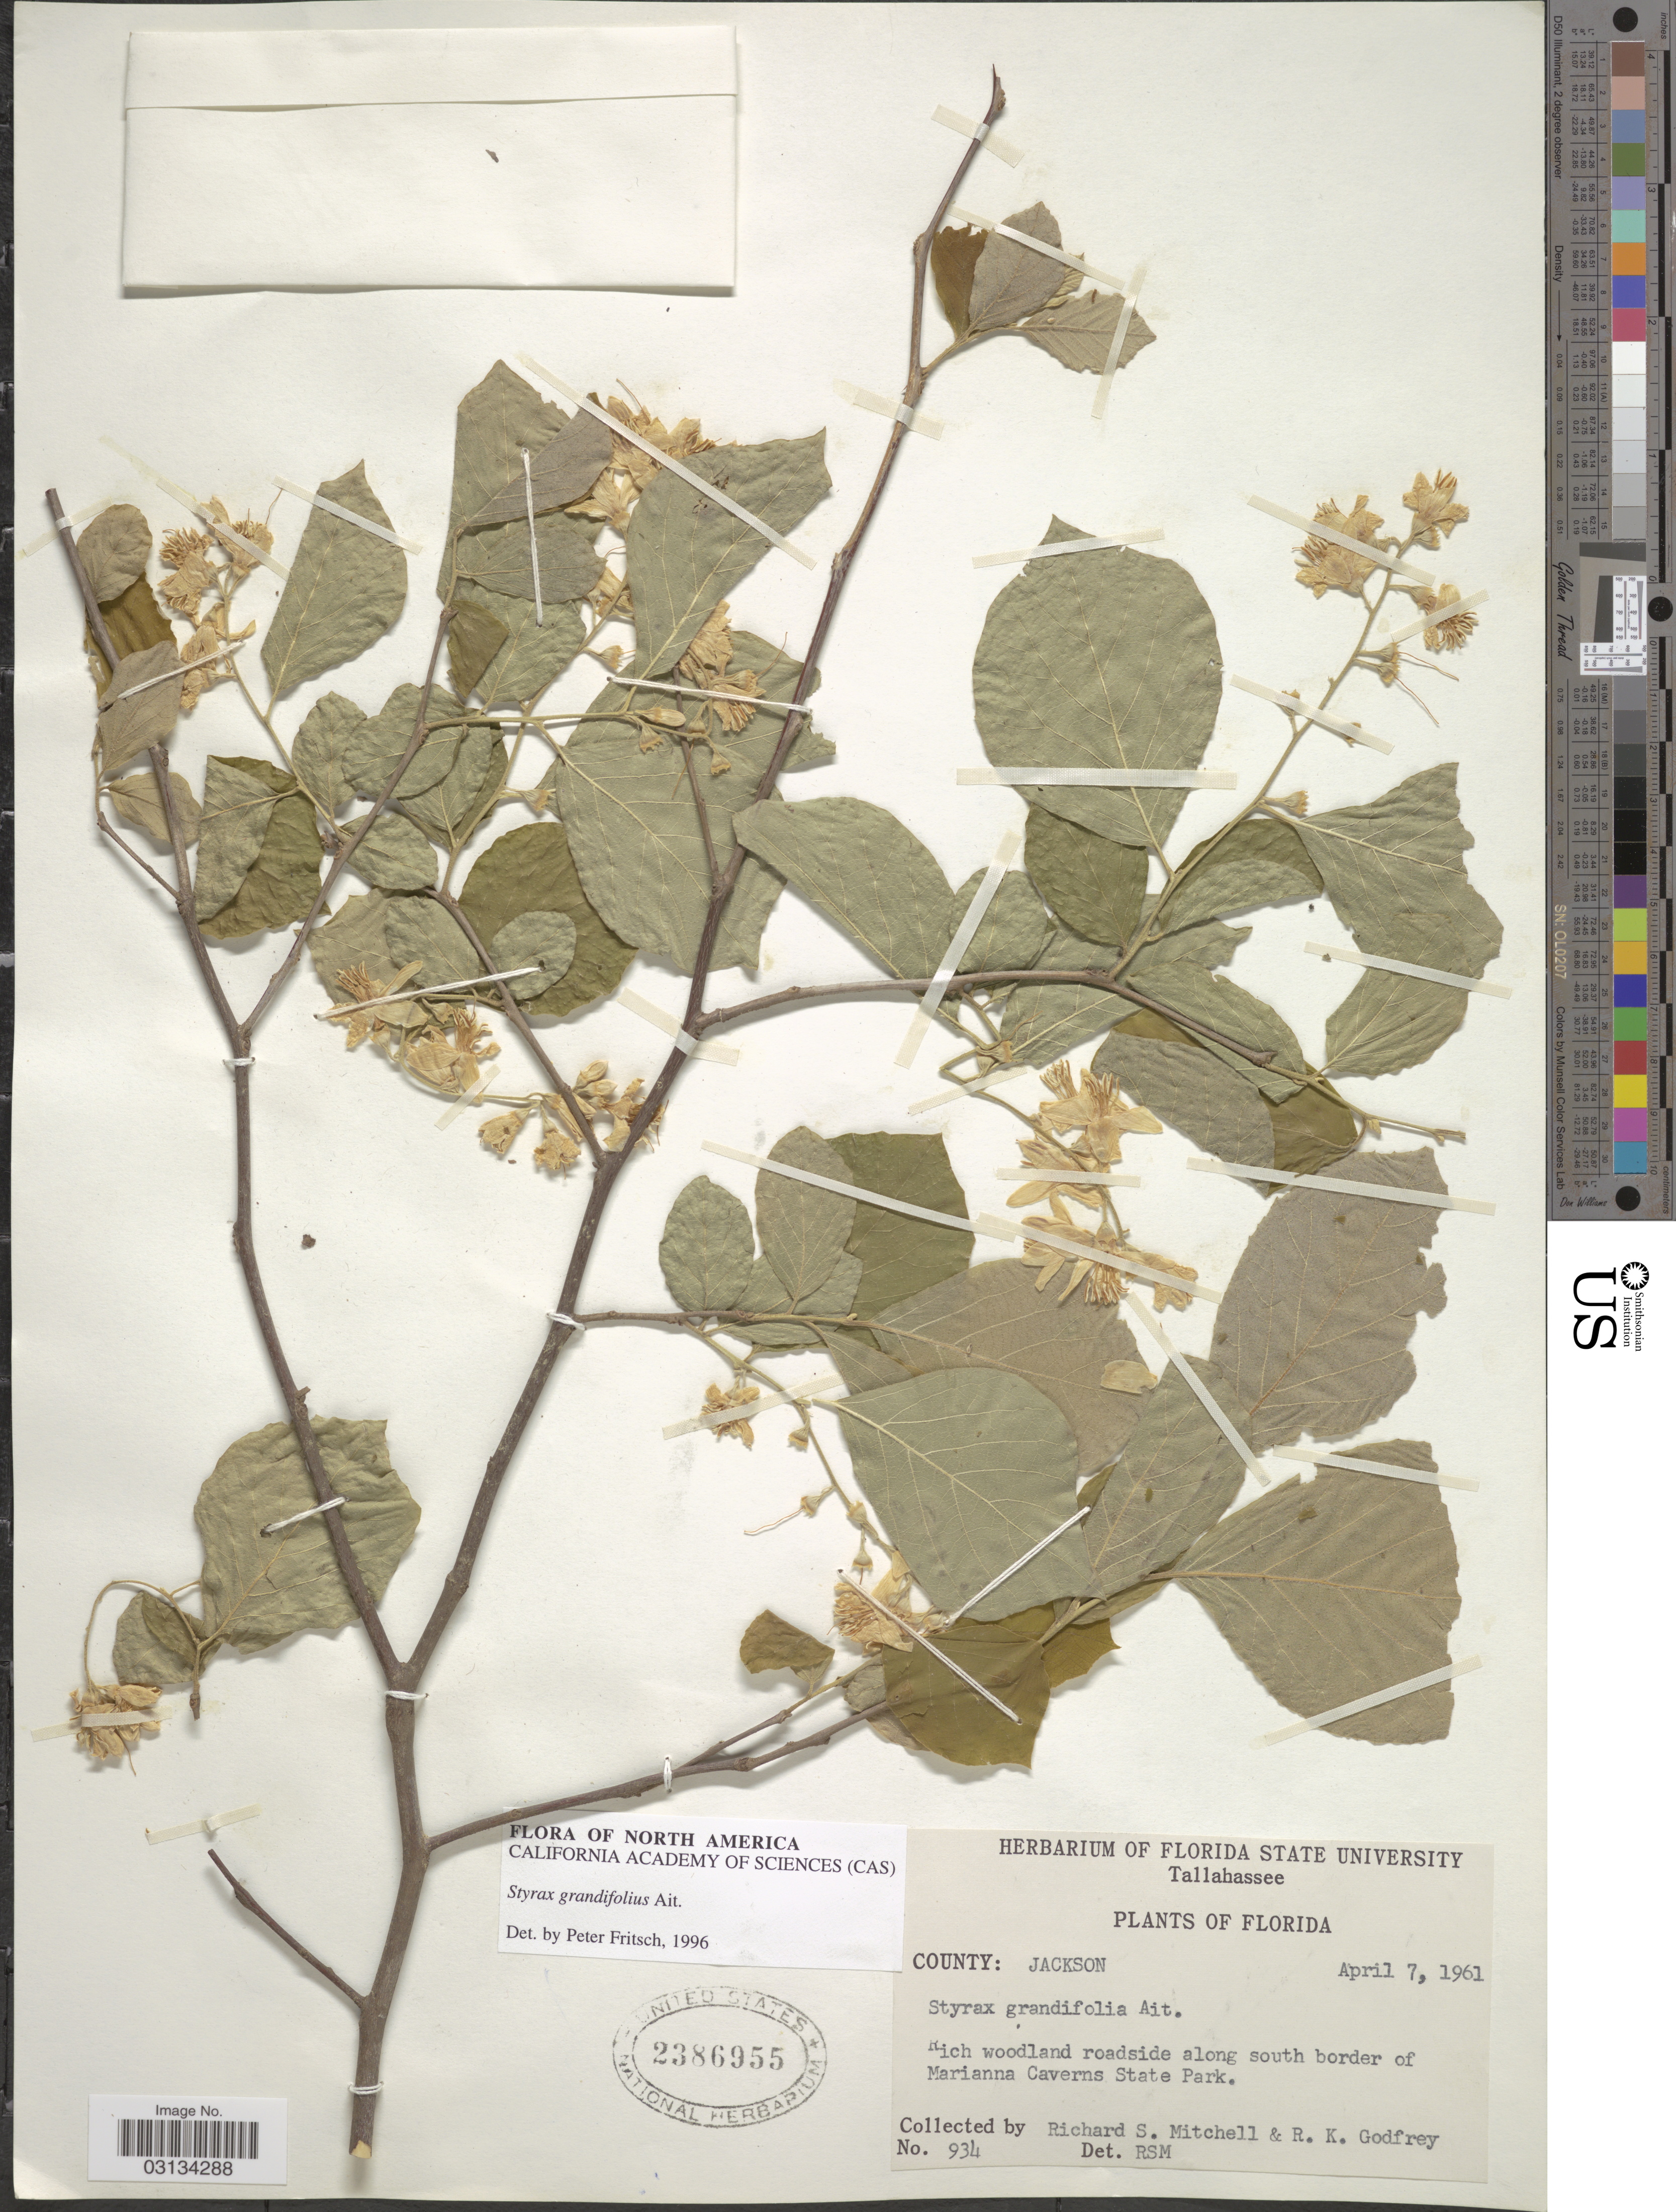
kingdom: Plantae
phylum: Tracheophyta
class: Magnoliopsida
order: Ericales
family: Styracaceae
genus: Styrax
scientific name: Styrax grandifolius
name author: Aiton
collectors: R. S. Mitchell & R. K. Godfrey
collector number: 934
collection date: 1961-04-07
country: United States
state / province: Florida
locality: County: Jackson. Along south border of Marianna Caverns State Park.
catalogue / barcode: US 2386955